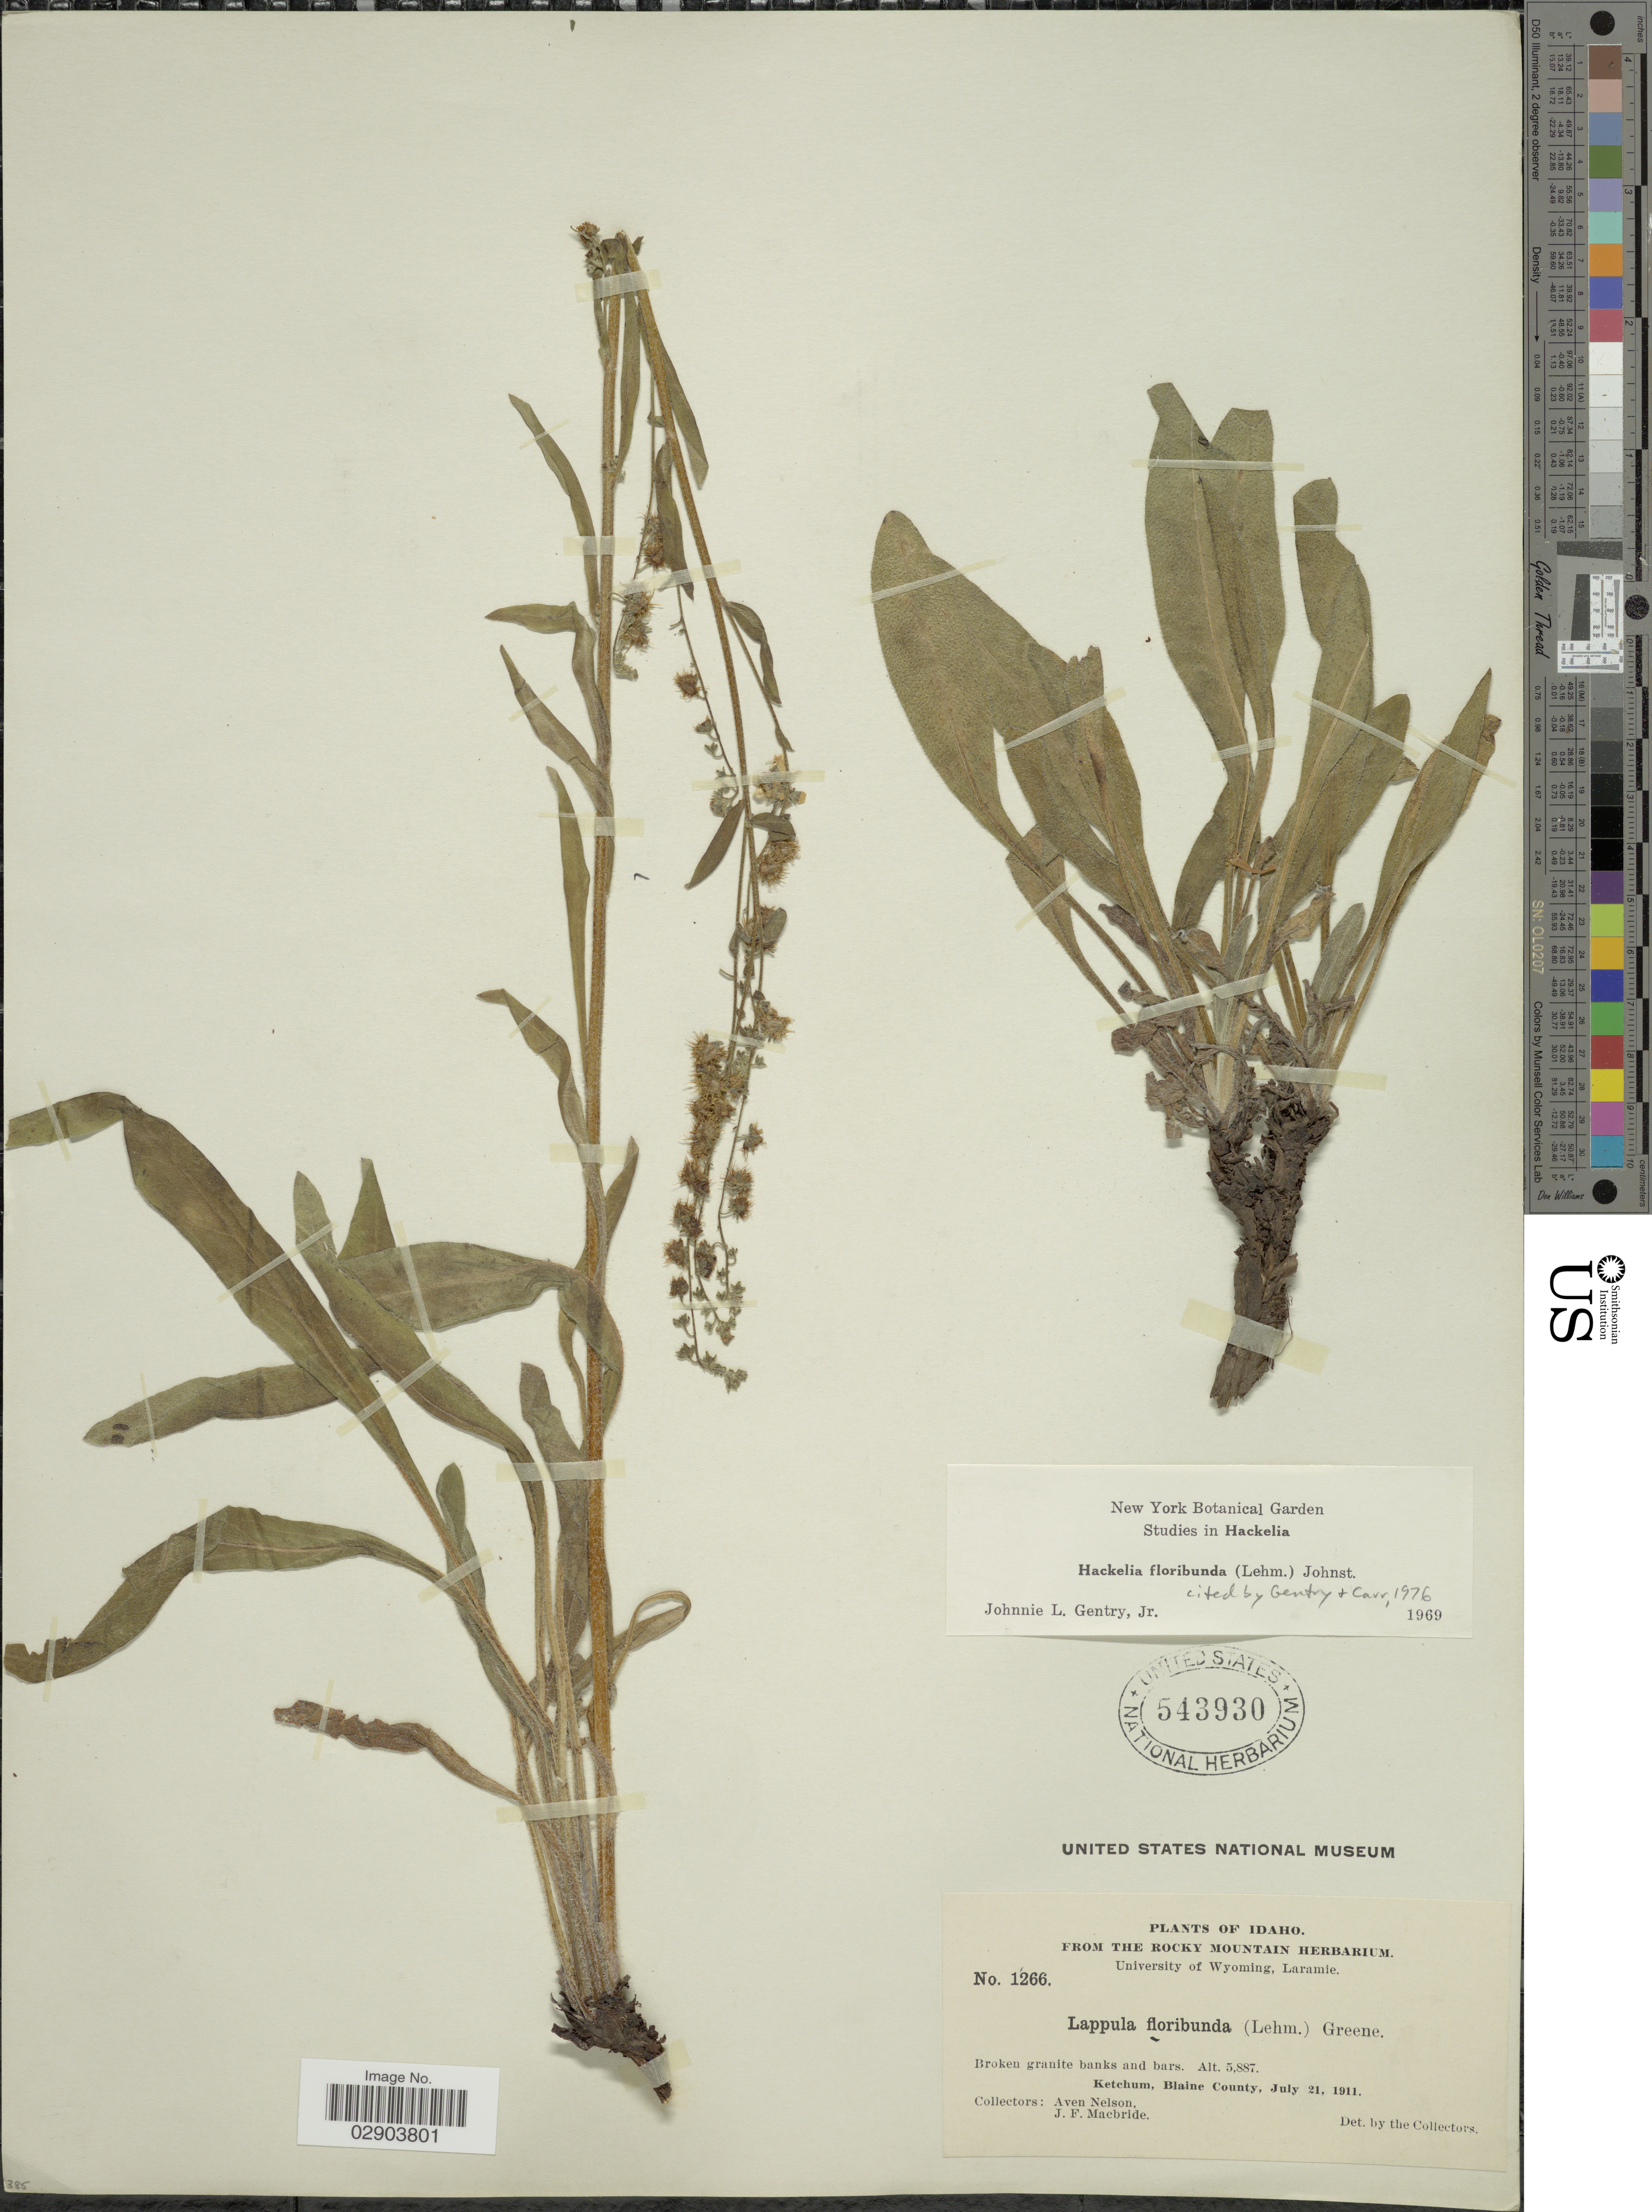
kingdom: Plantae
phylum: Tracheophyta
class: Magnoliopsida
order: Boraginales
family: Boraginaceae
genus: Hackelia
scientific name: Hackelia floribunda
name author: (Lehm.) I.M. Johnst.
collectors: A. Nelson & J. F. Macbride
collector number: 1266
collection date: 1911-07-21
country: United States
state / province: Idaho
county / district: Blaine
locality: Broken granite banks and bars, Ketchum, Blaine County.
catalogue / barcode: US 543930